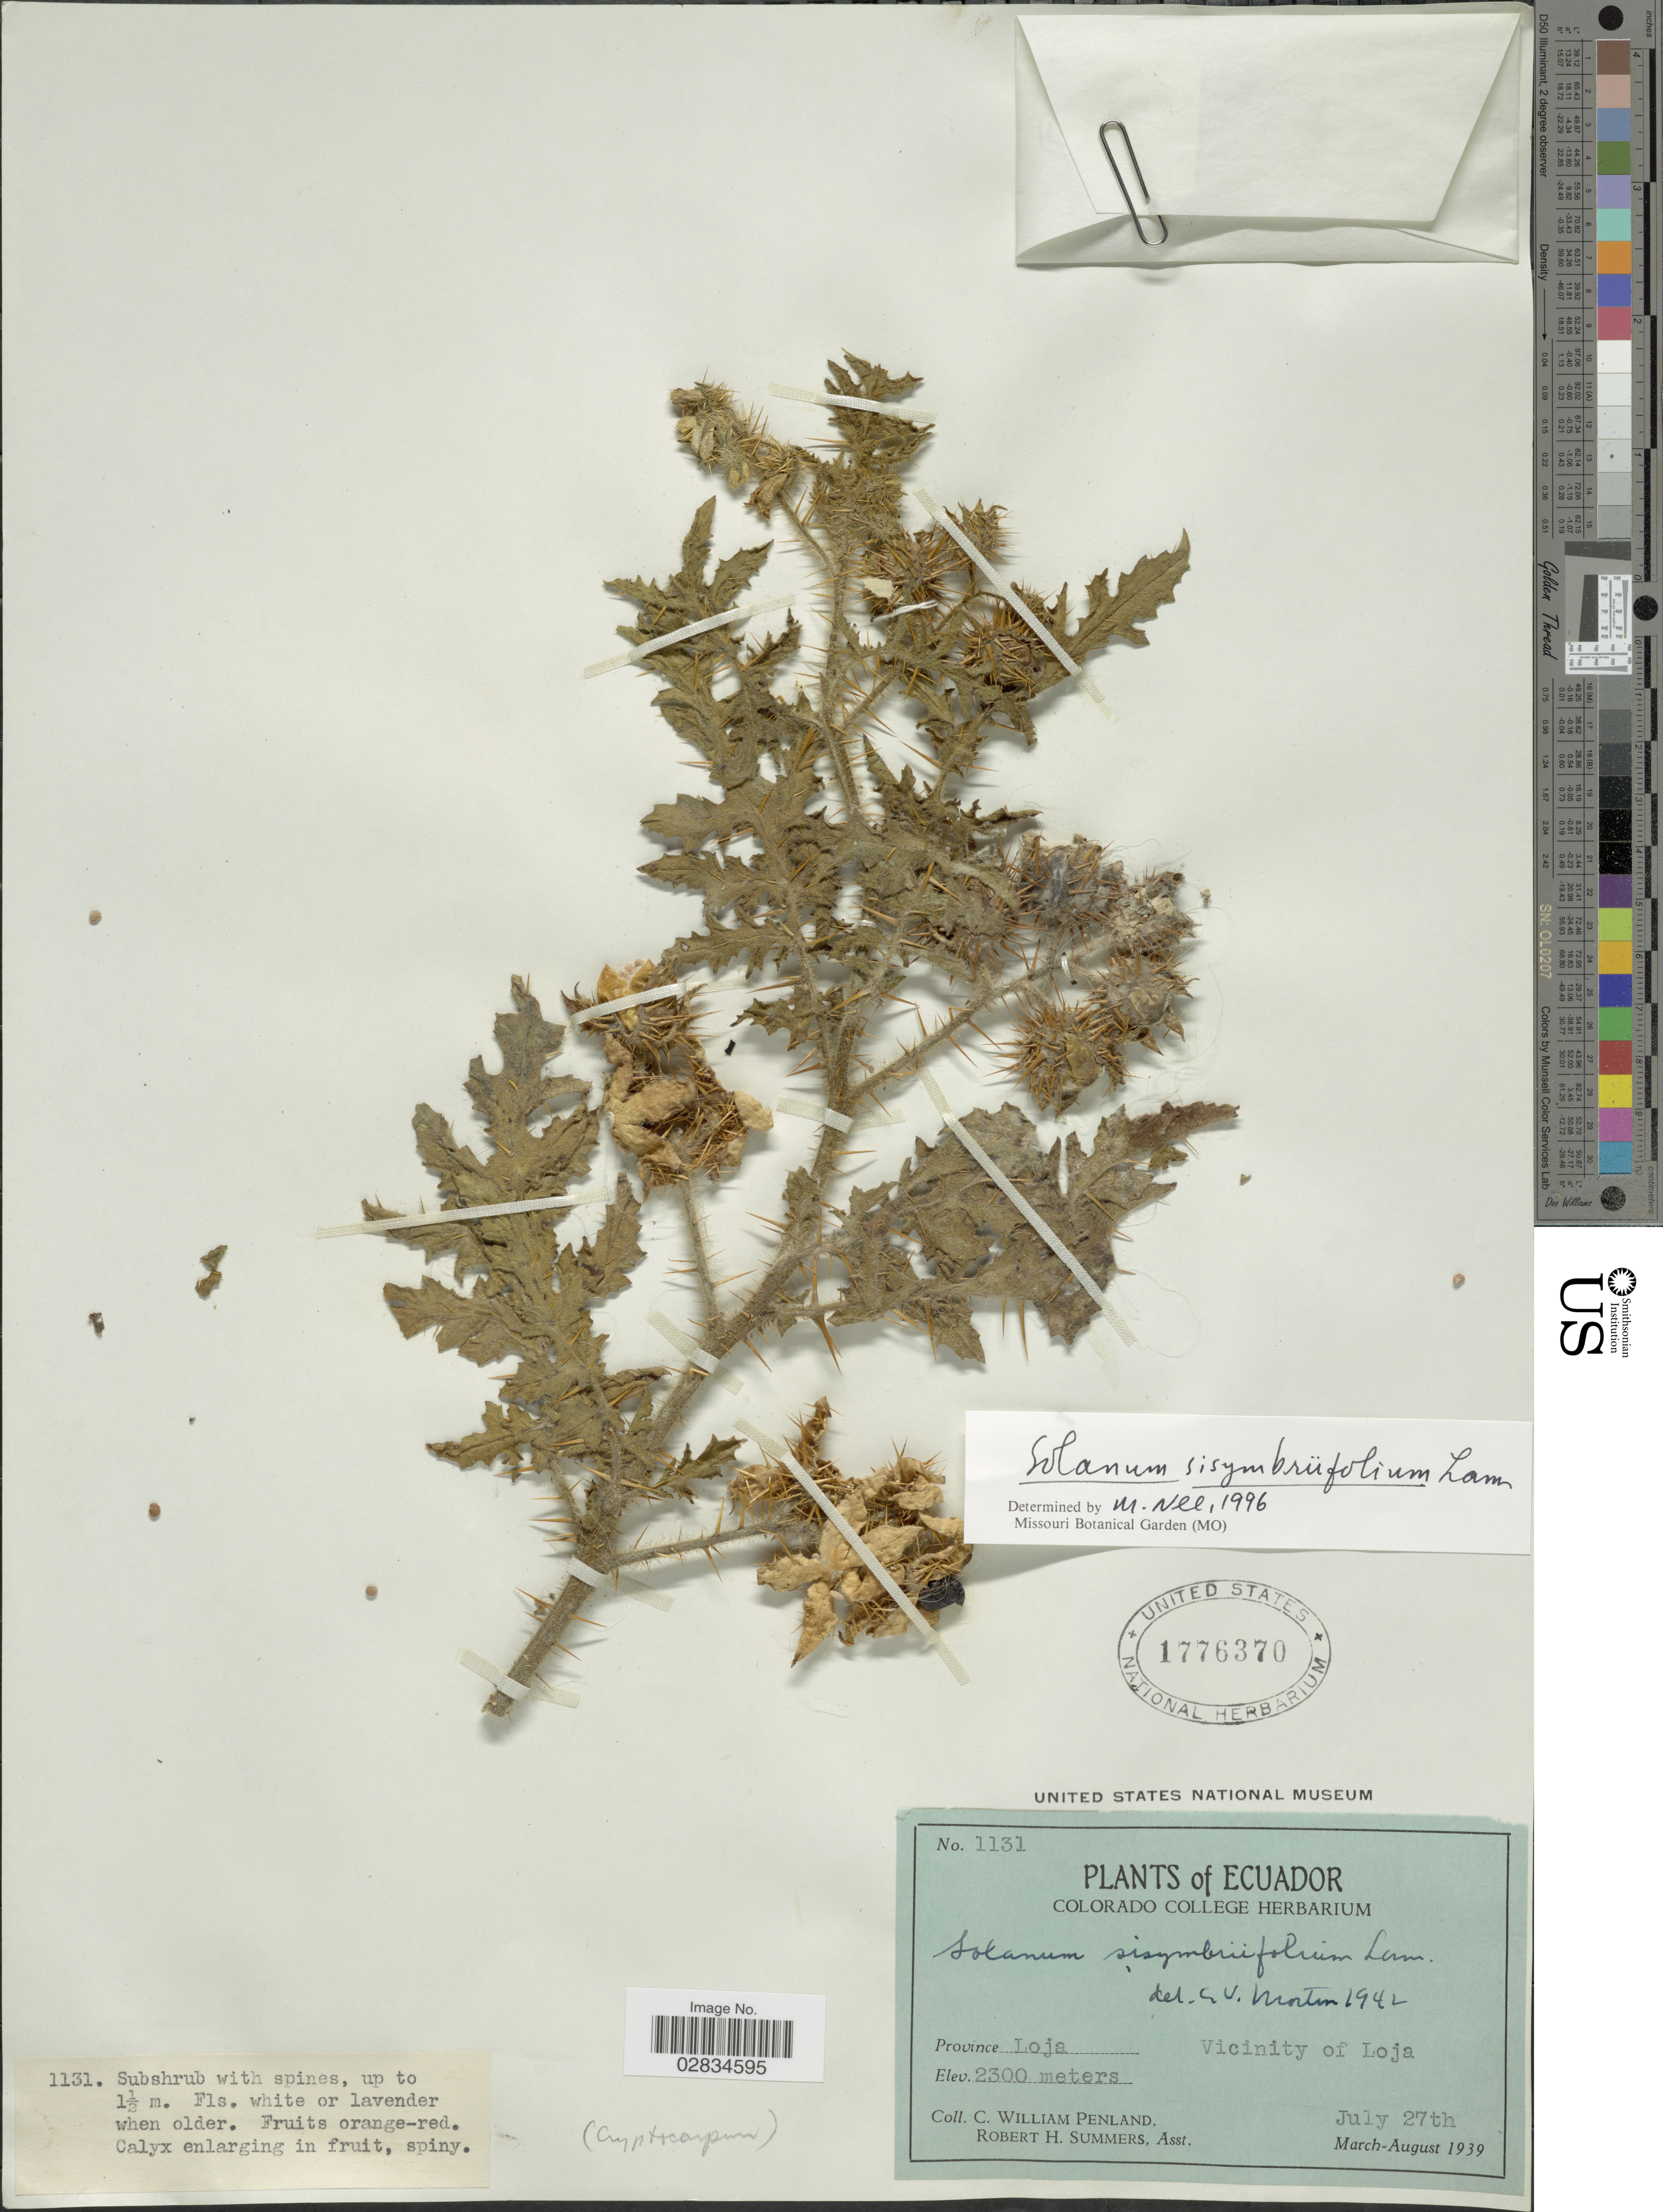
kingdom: Plantae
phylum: Tracheophyta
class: Magnoliopsida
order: Solanales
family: Solanaceae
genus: Solanum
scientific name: Solanum sisymbriifolium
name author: Lam.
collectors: C. W. Penland & R. Summers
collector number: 1131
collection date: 1939-07-27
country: Ecuador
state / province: Loja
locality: Province Loja. Vicinity of Loja.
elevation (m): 2300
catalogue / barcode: US 1776370